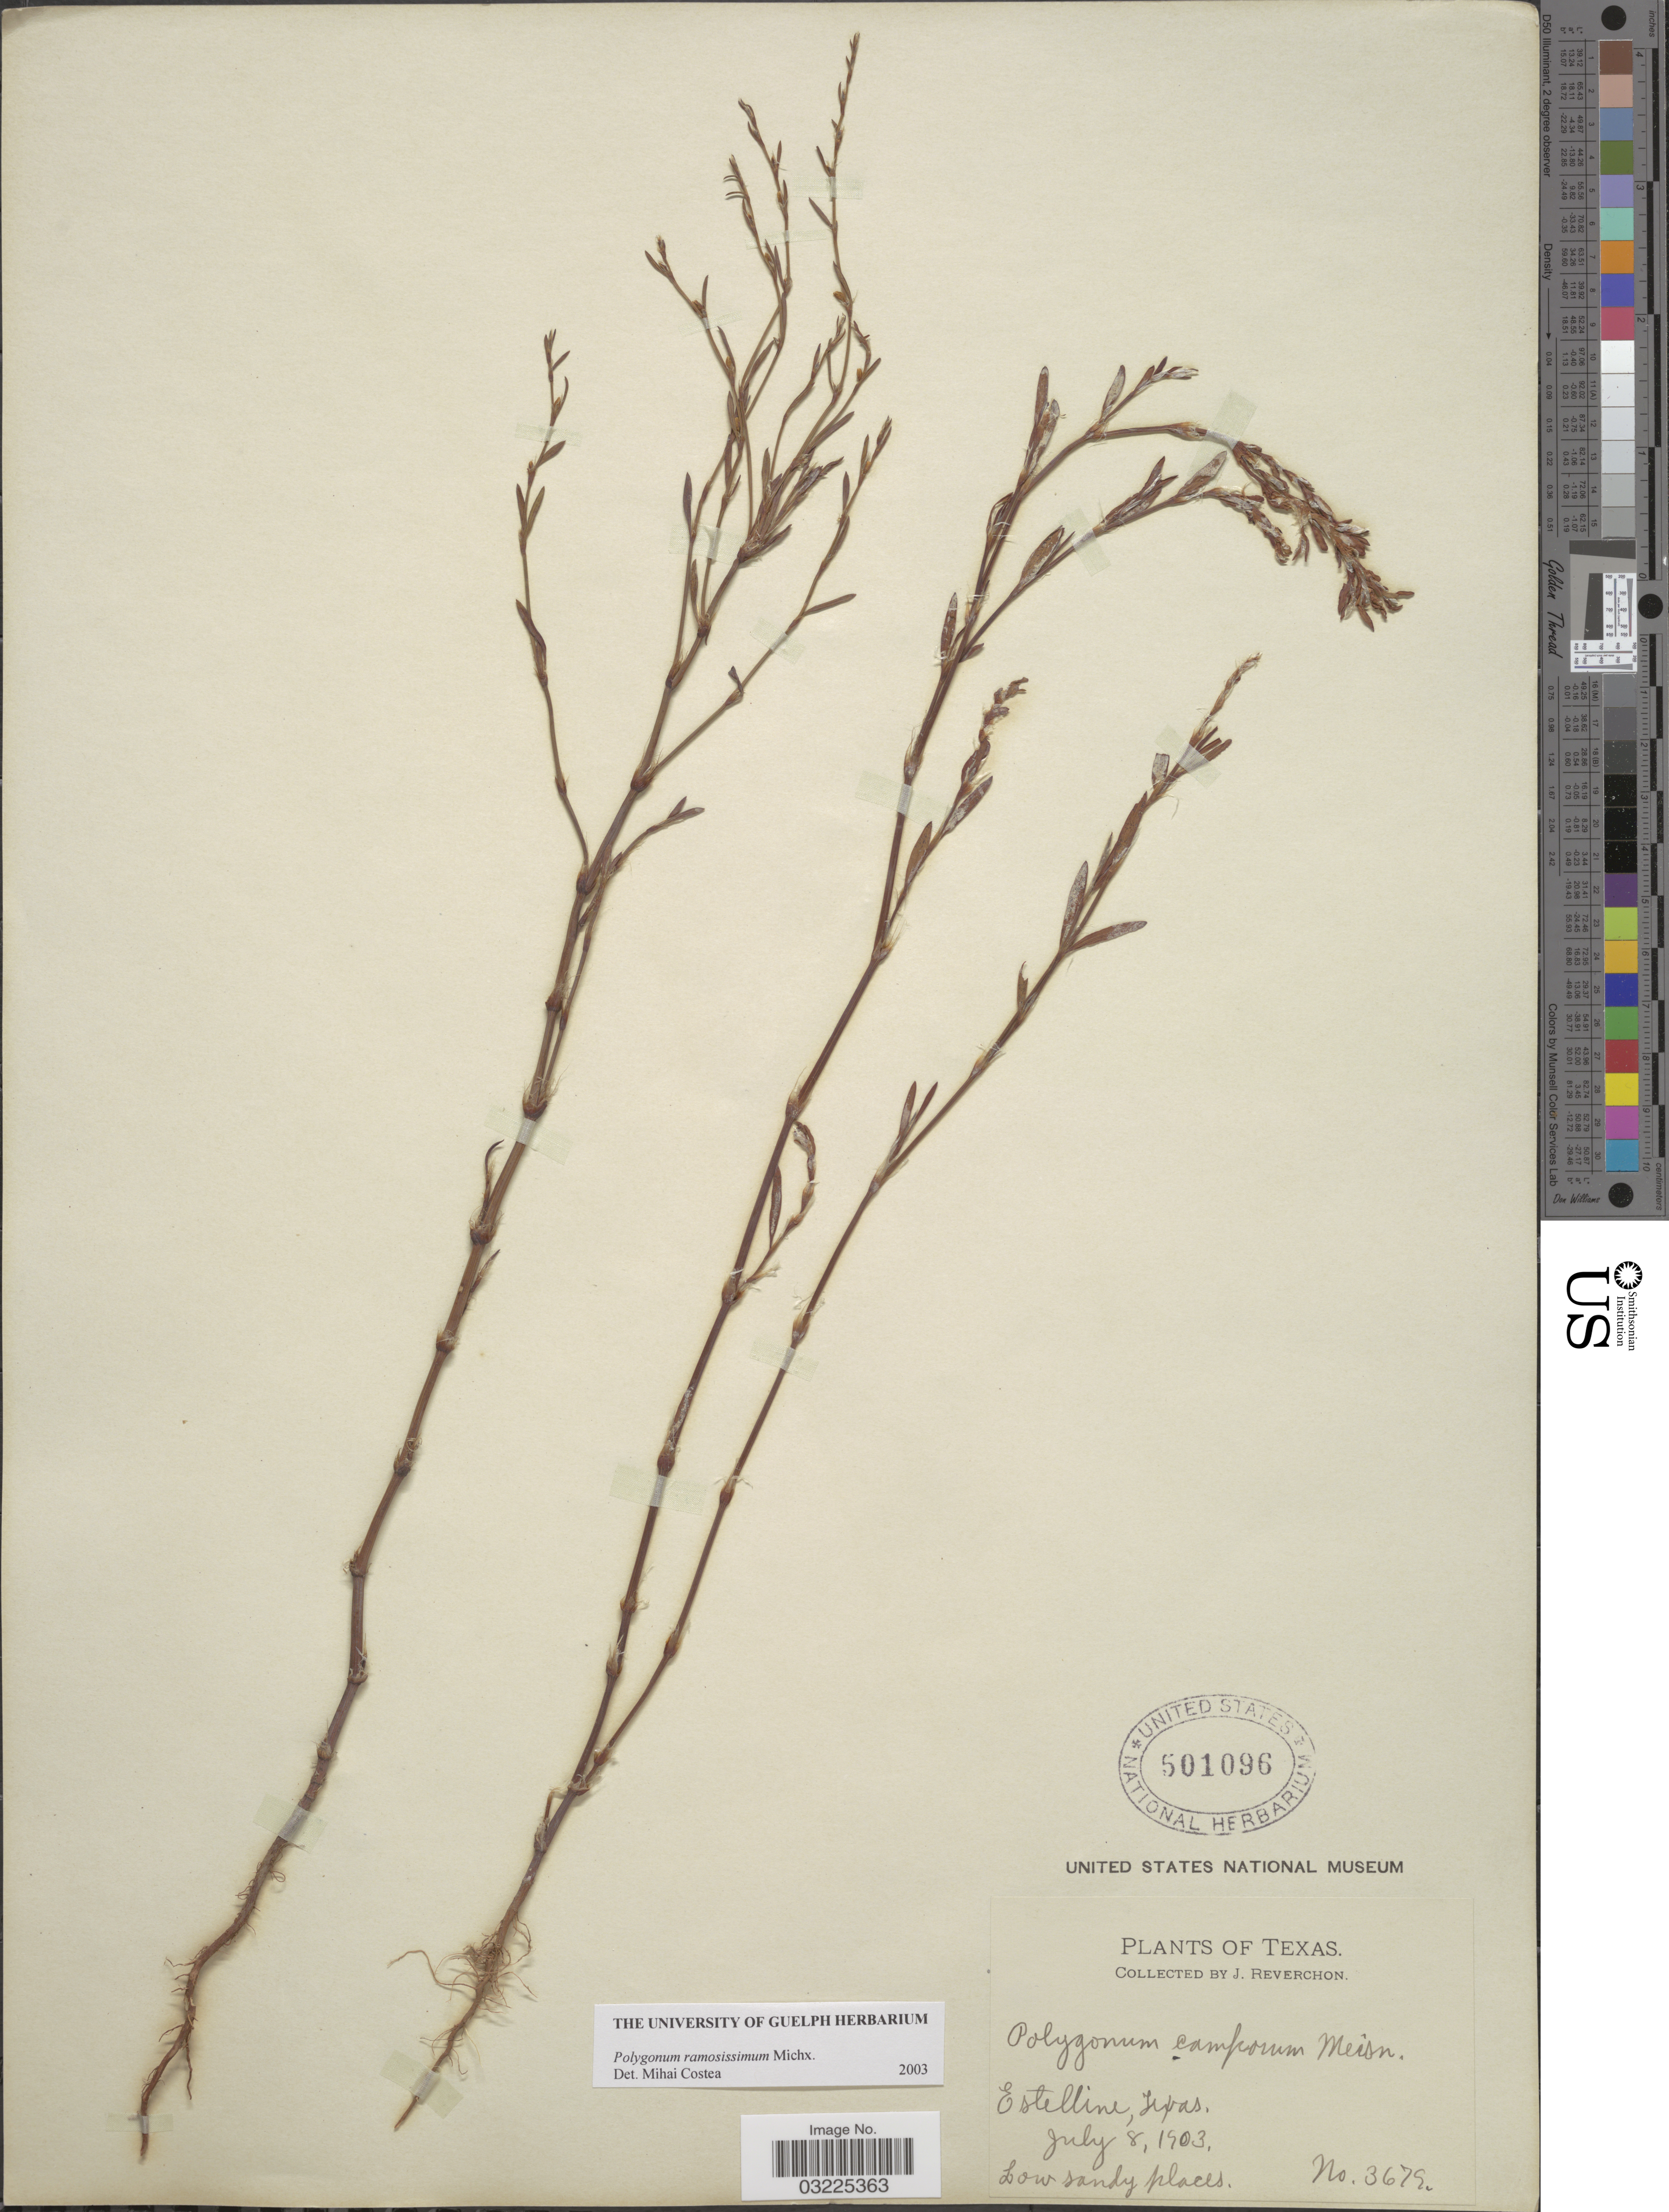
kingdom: Plantae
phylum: Tracheophyta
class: Magnoliopsida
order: Caryophyllales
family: Polygonaceae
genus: Polygonum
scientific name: Polygonum ramosissimum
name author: Michx.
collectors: J. Reverchon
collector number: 3679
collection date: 1903-07-08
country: United States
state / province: Texas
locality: Estelline.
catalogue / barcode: US 501096